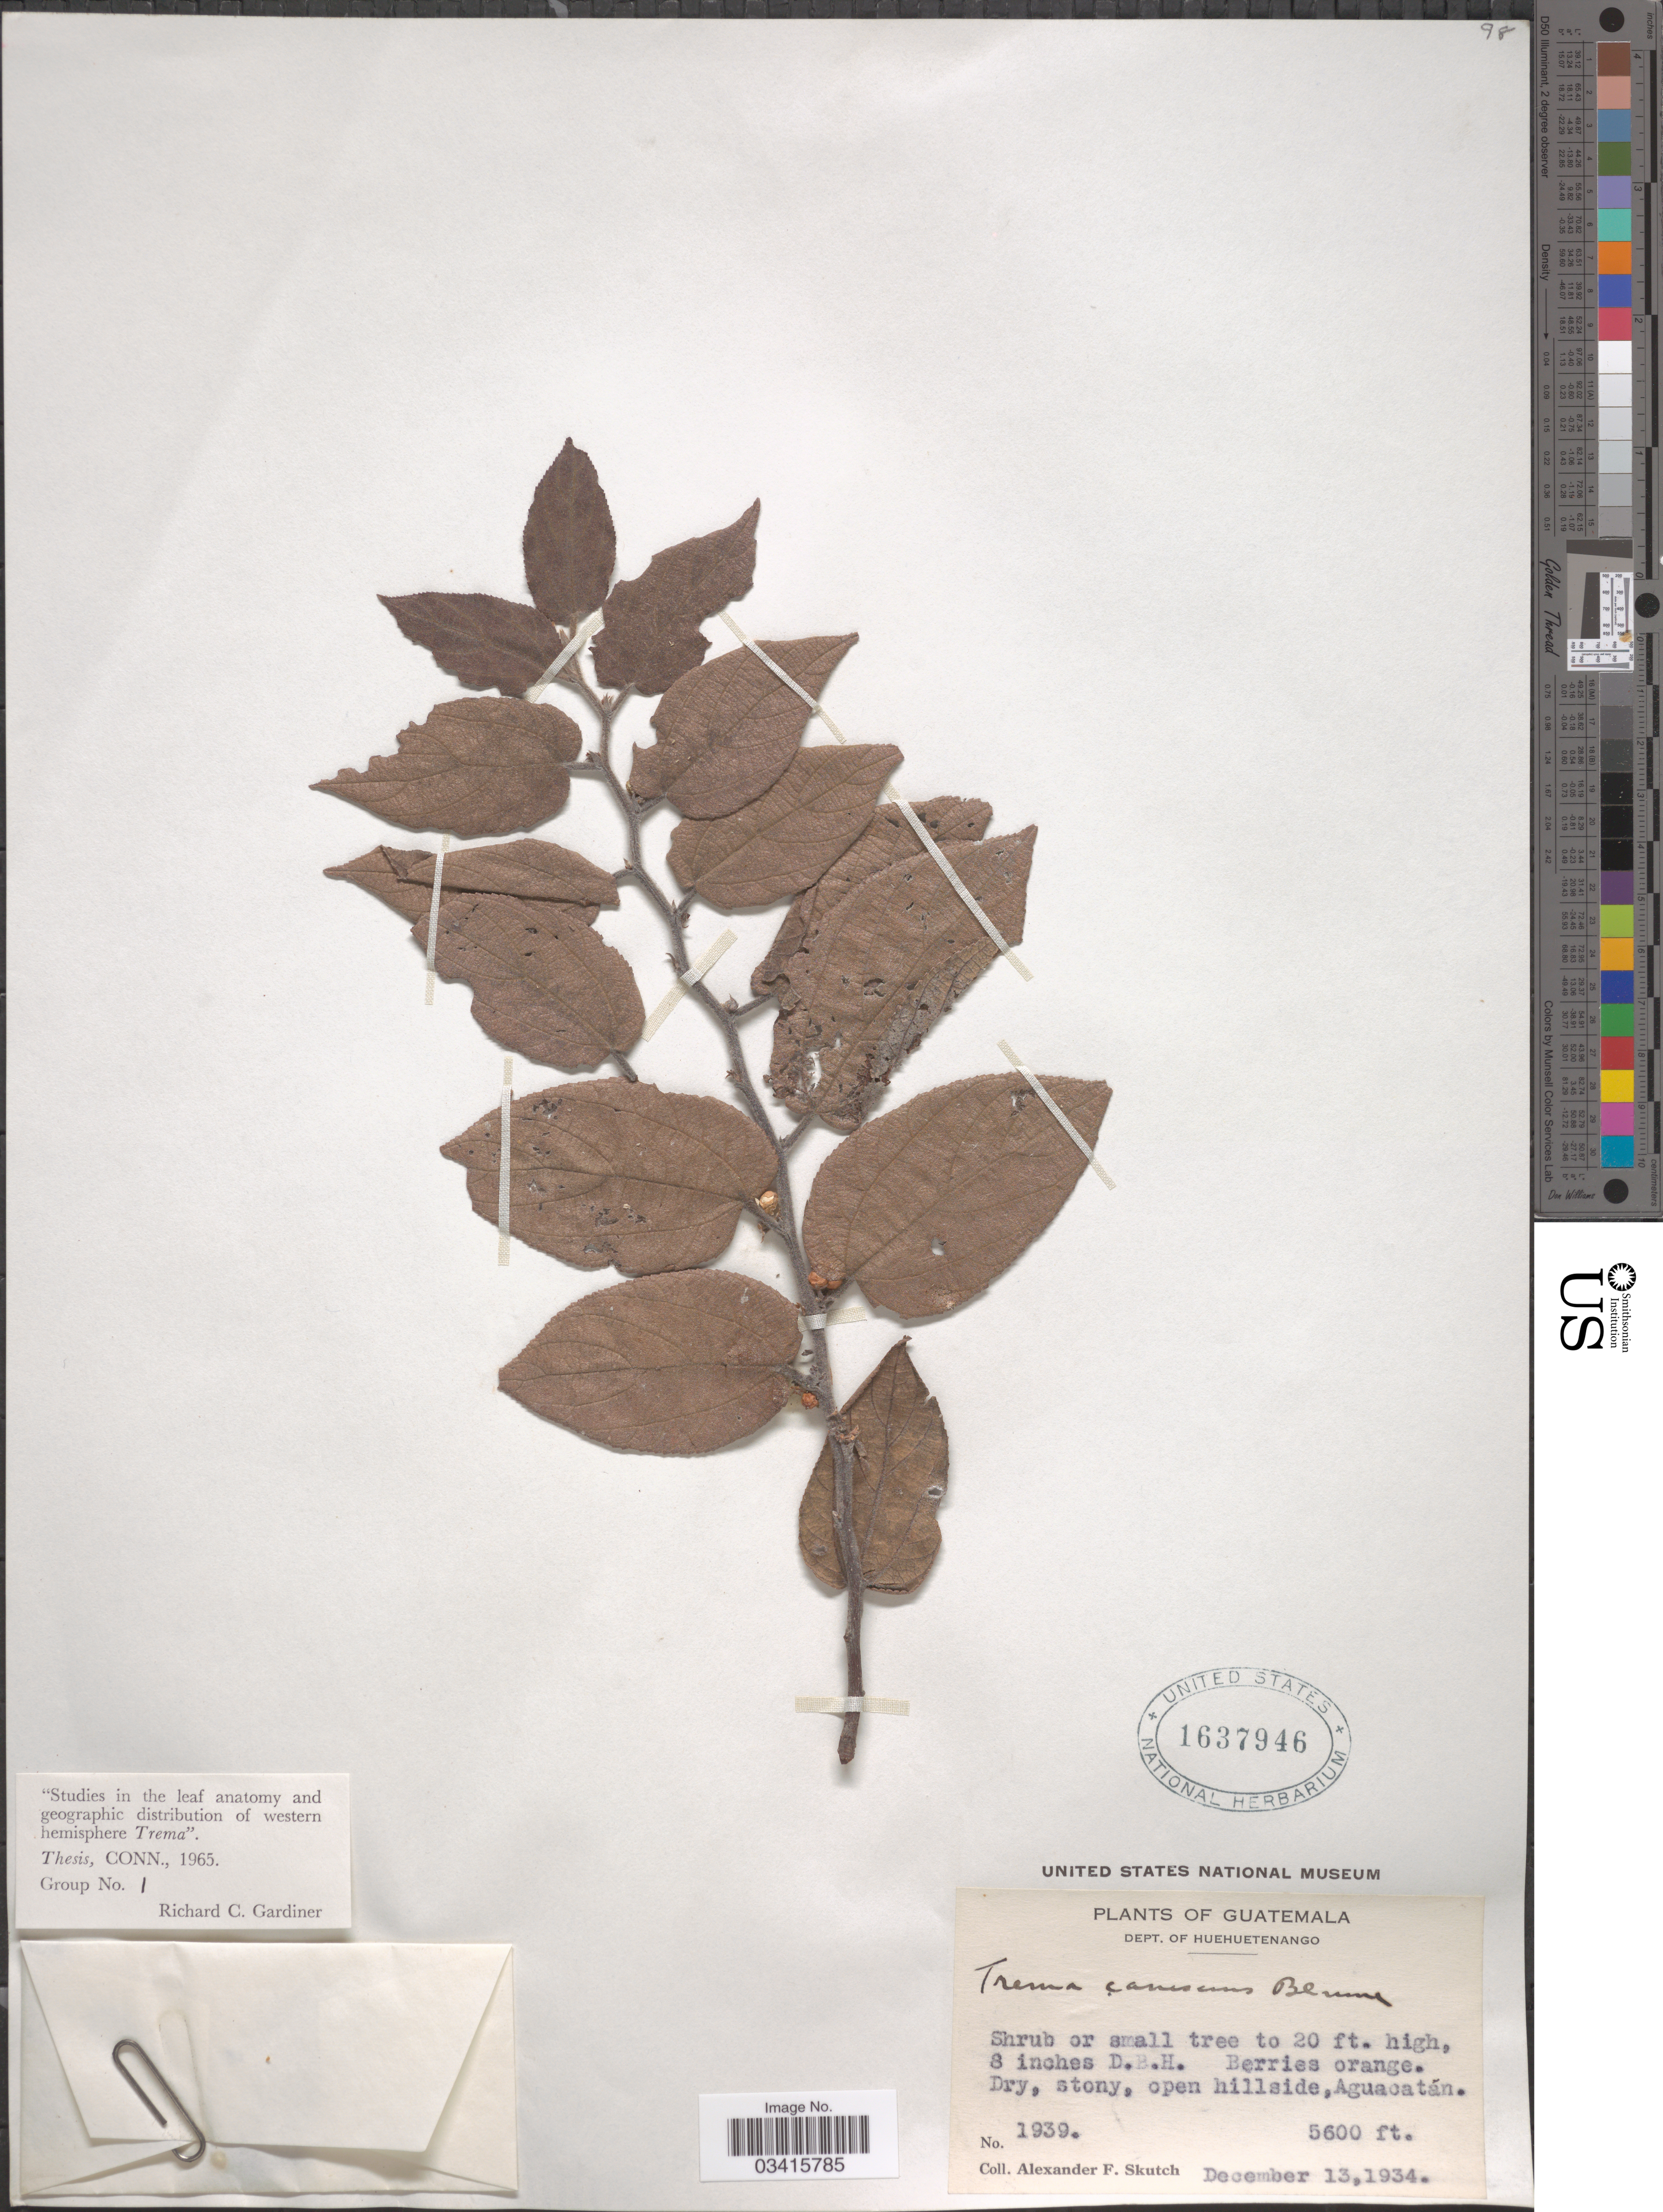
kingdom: Plantae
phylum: Tracheophyta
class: Magnoliopsida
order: Rosales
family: Cannabaceae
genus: Trema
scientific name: Trema canescens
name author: (Kunth) Blume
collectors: A. F. Skutch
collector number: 1939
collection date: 1934-12-13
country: Guatemala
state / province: Huehuetenango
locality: Dept. of Huehuetenango. Dry, stony, open hillside, Aguacatán.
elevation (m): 1707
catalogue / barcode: US 1637946